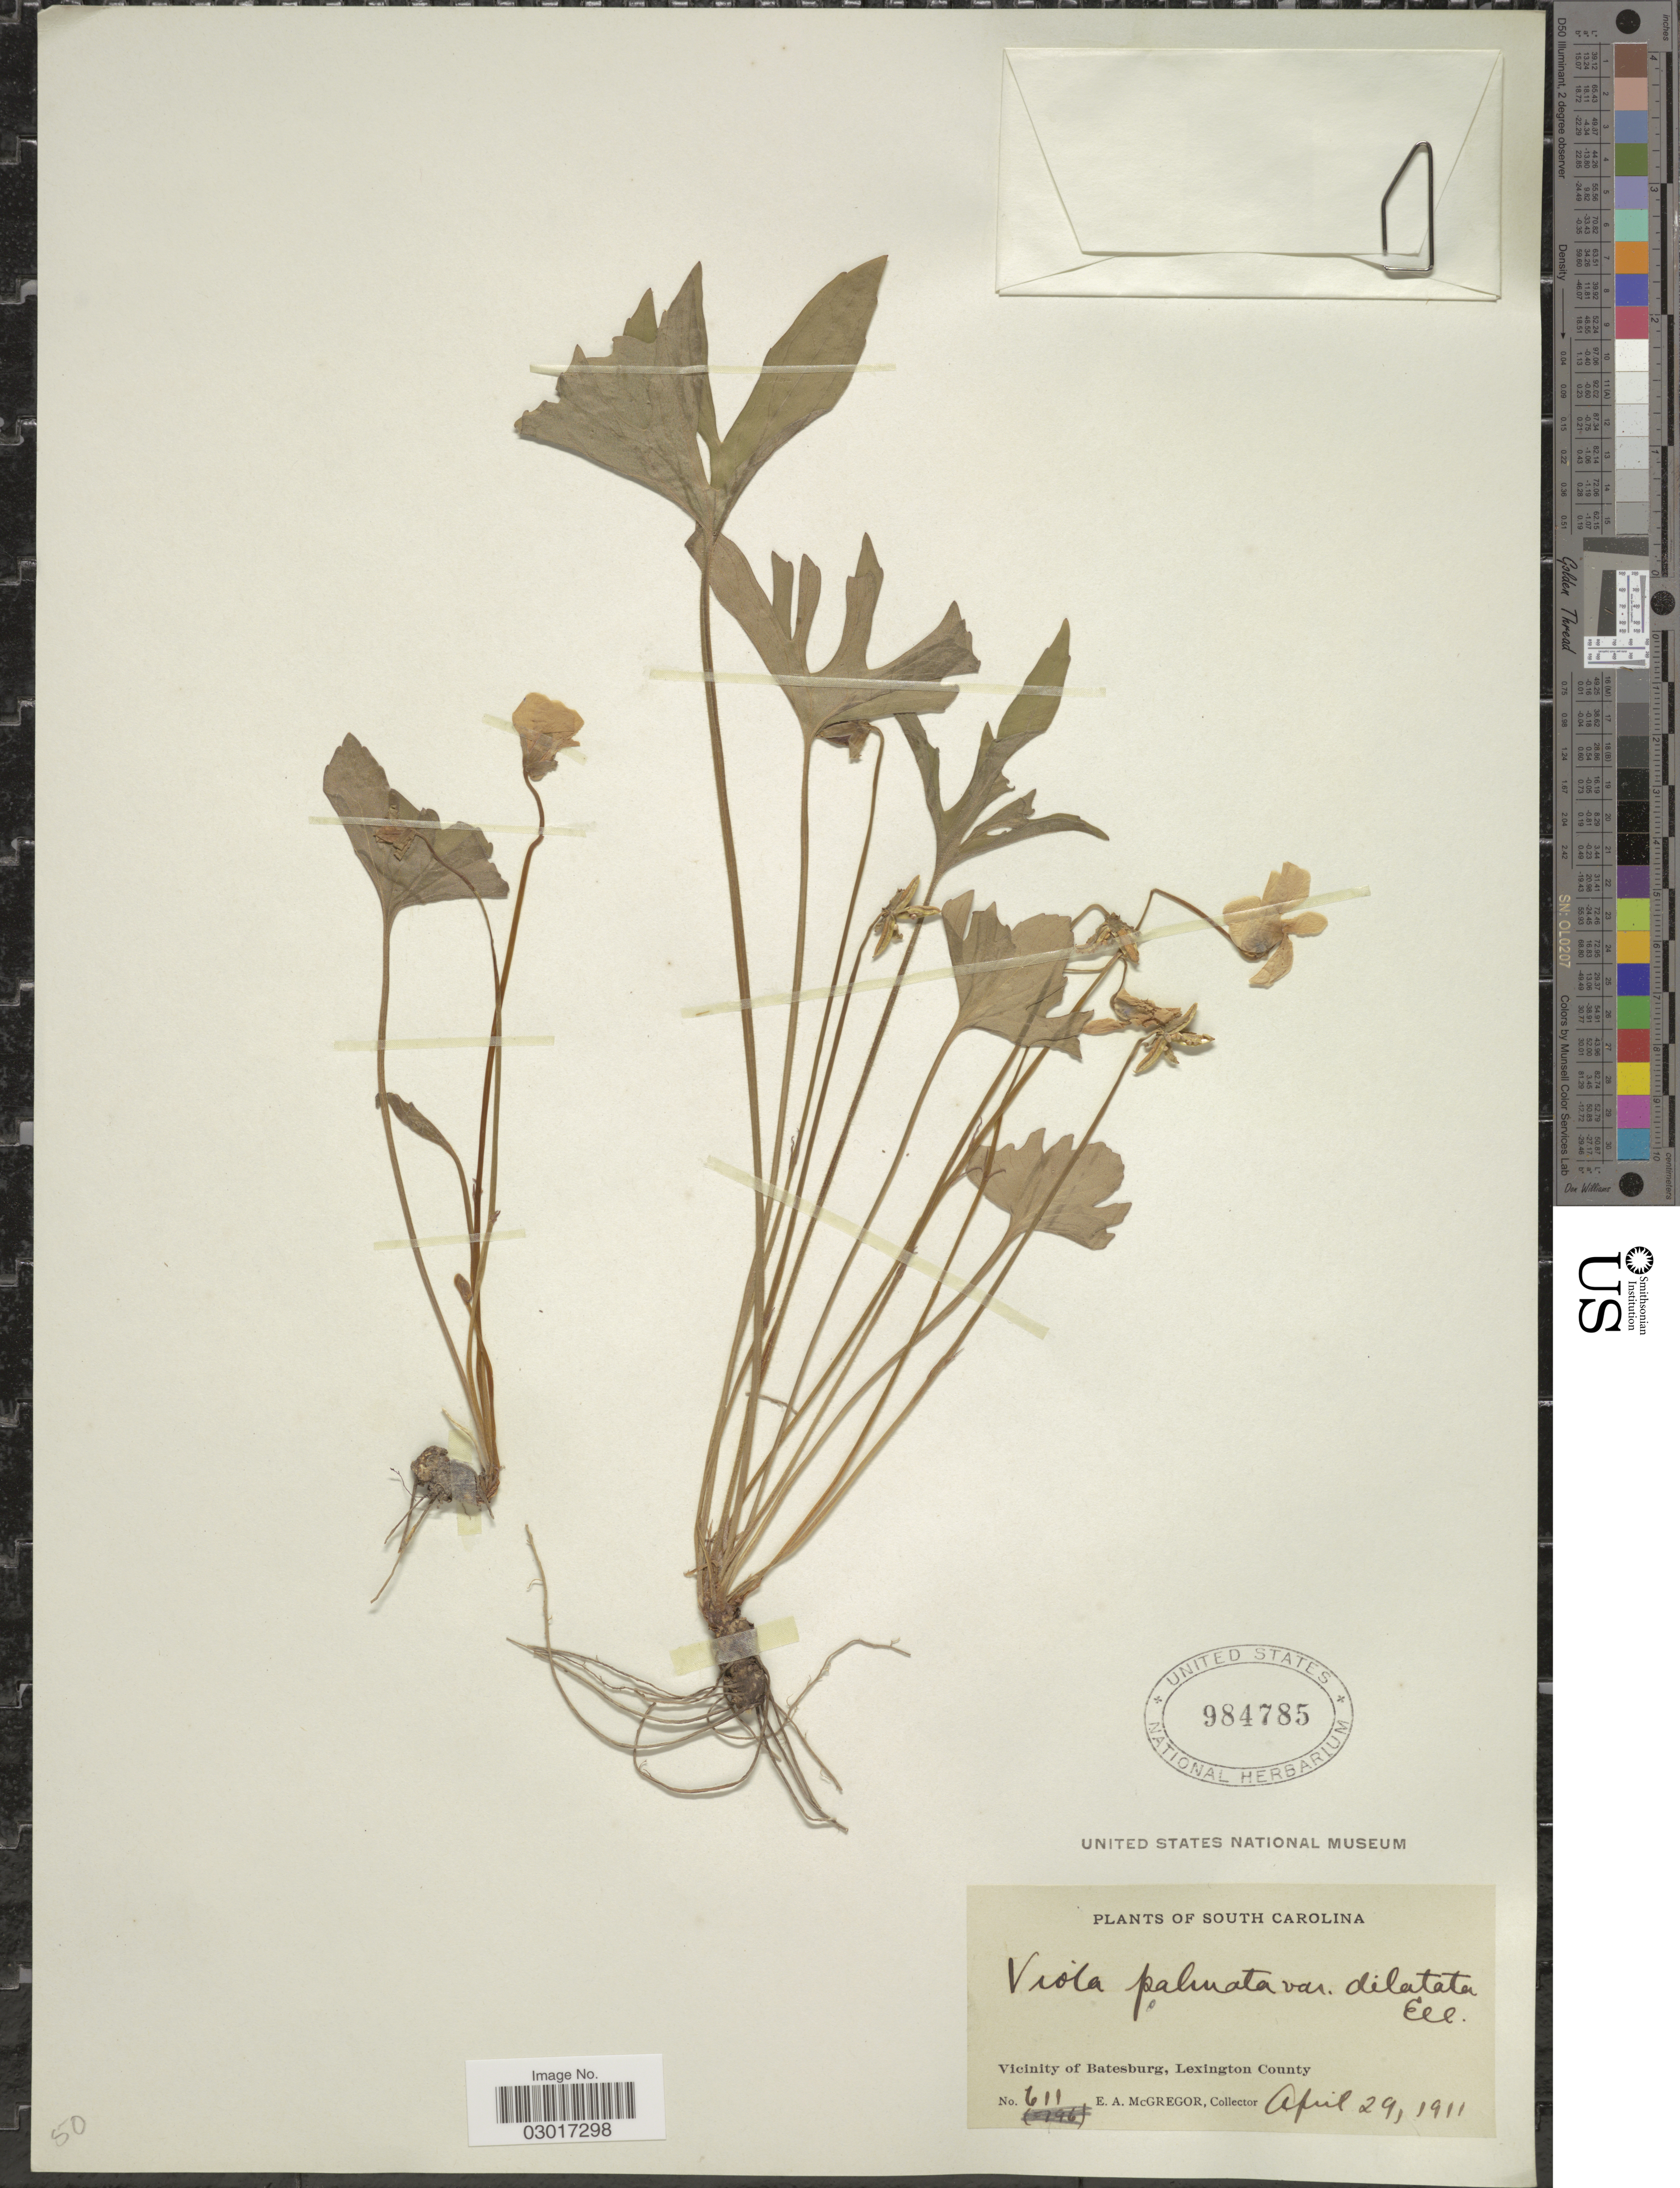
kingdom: Plantae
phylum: Tracheophyta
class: Magnoliopsida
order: Malpighiales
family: Violaceae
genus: Viola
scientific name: Viola triloba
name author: Schwein.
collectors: E. A. McGregor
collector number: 611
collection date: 1911-04-29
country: United States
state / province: South Carolina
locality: Vicinity of Batesburg, Lexington County.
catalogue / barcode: US 984785